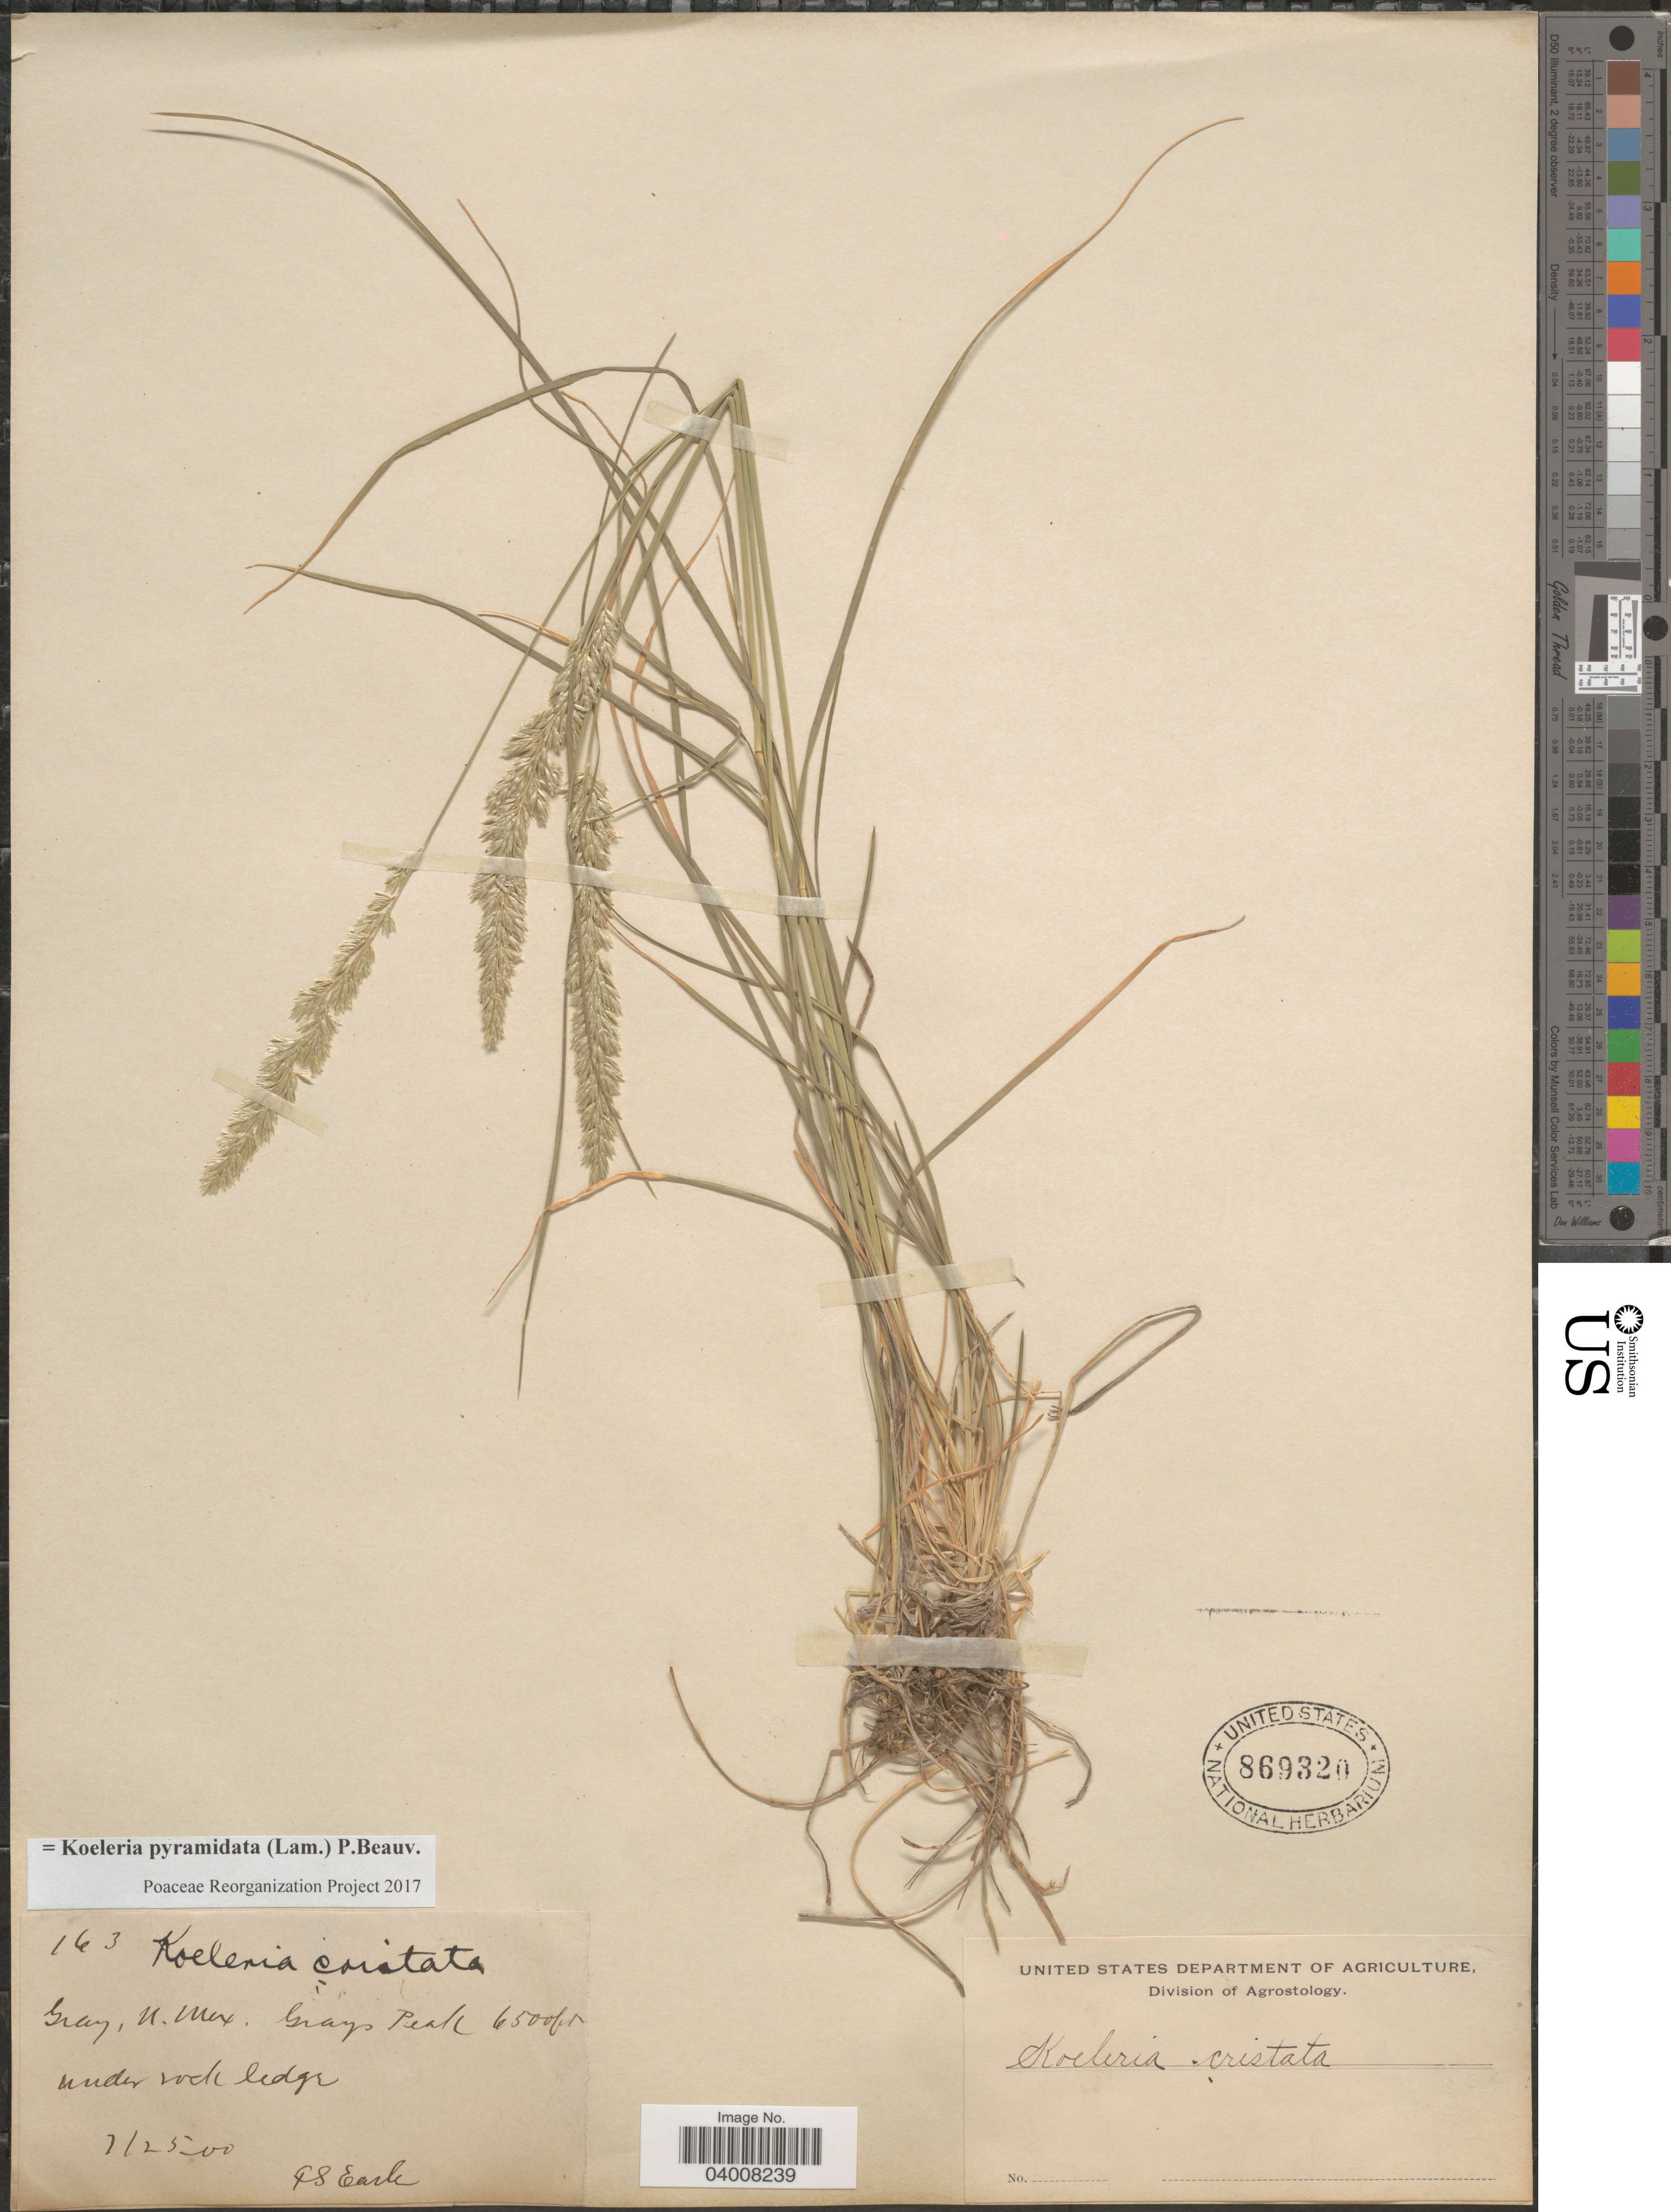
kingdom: Plantae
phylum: Tracheophyta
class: Liliopsida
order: Poales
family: Poaceae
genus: Koeleria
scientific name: Koeleria pyramidata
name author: (Lam.) P. Beauv.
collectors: F. S. Earle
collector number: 163*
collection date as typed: Transcribed d/m/y: 25/7/0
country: United States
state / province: New Mexico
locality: Grays Peak.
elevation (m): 1981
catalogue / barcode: US 869320